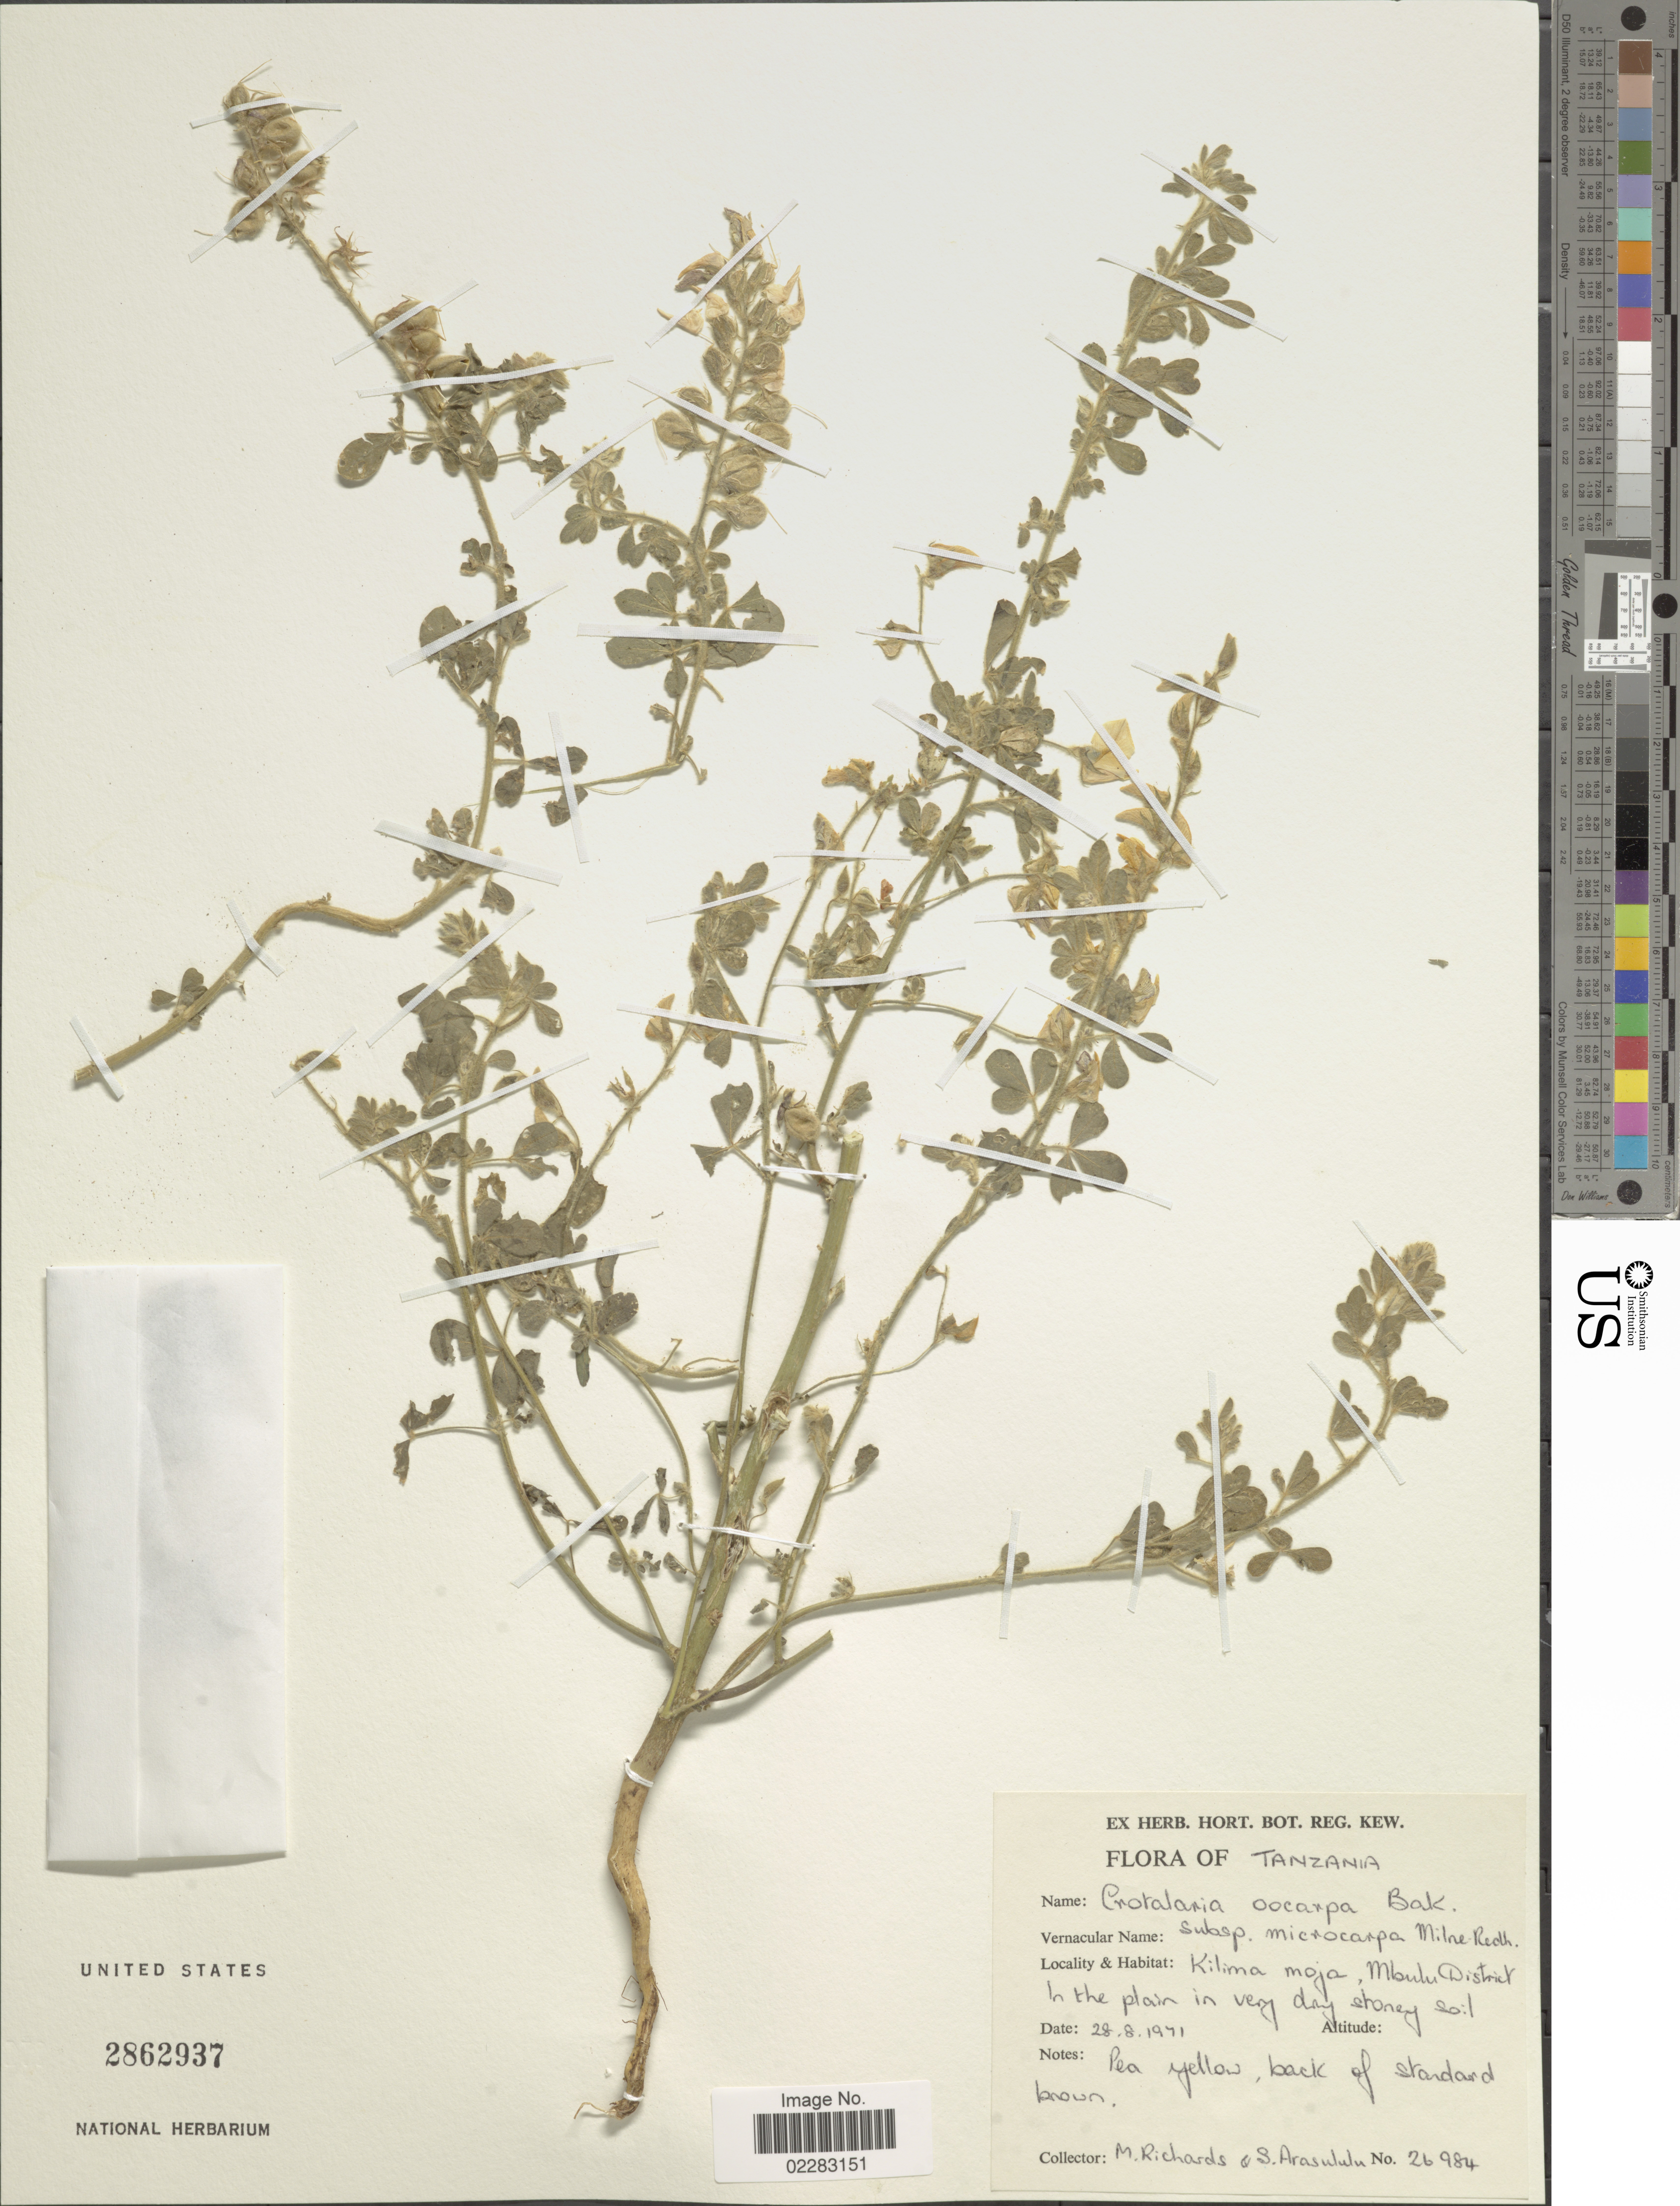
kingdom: Plantae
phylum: Tracheophyta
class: Magnoliopsida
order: Fabales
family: Fabaceae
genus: Crotalaria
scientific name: Crotalaria oocarpa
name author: Baker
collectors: M. Richards & S. Arasululu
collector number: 26984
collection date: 1971-08-28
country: Tanzania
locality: Kilima moja, Mbulu District, in the plain in very dry stoney soil.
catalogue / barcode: US 2862937